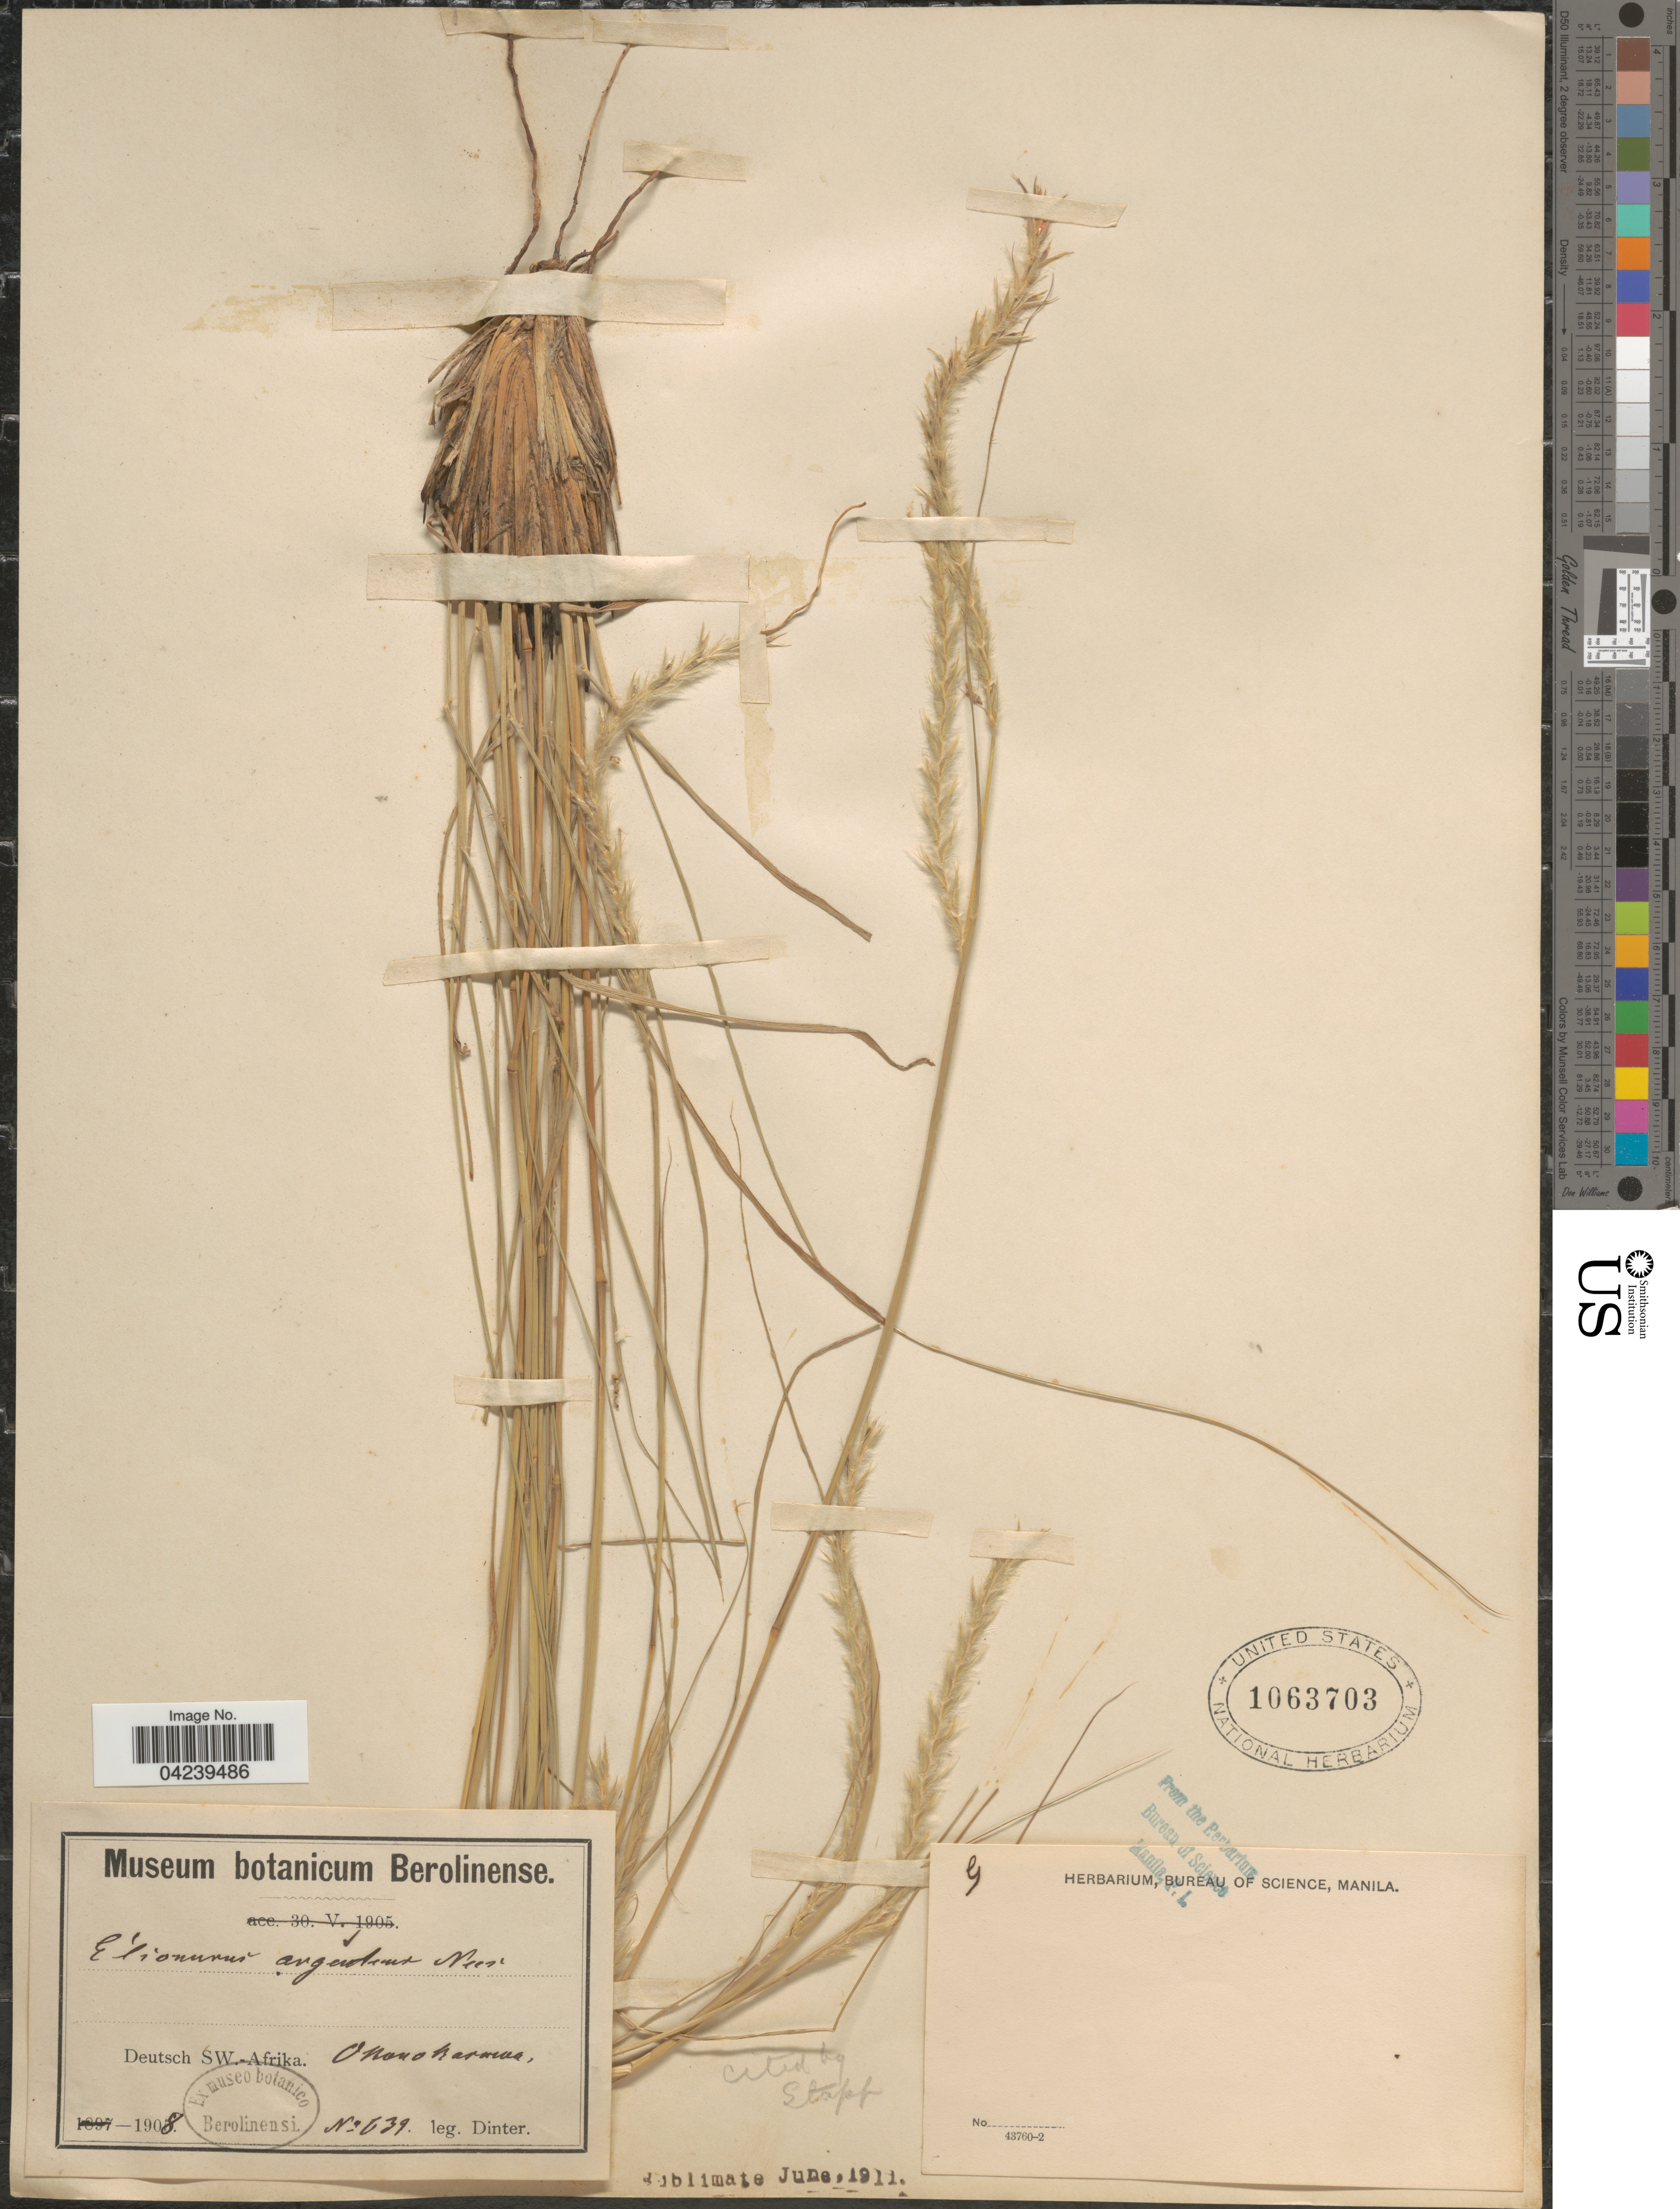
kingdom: Plantae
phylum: Tracheophyta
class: Liliopsida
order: Poales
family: Poaceae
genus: Elionurus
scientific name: Elionurus muticus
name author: (Spreng.) Kuntze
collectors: Dinter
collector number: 639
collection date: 1908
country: Namibia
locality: Deutsch SW. - Afrika. Onono Barmua [interpreted].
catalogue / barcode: US 1063703